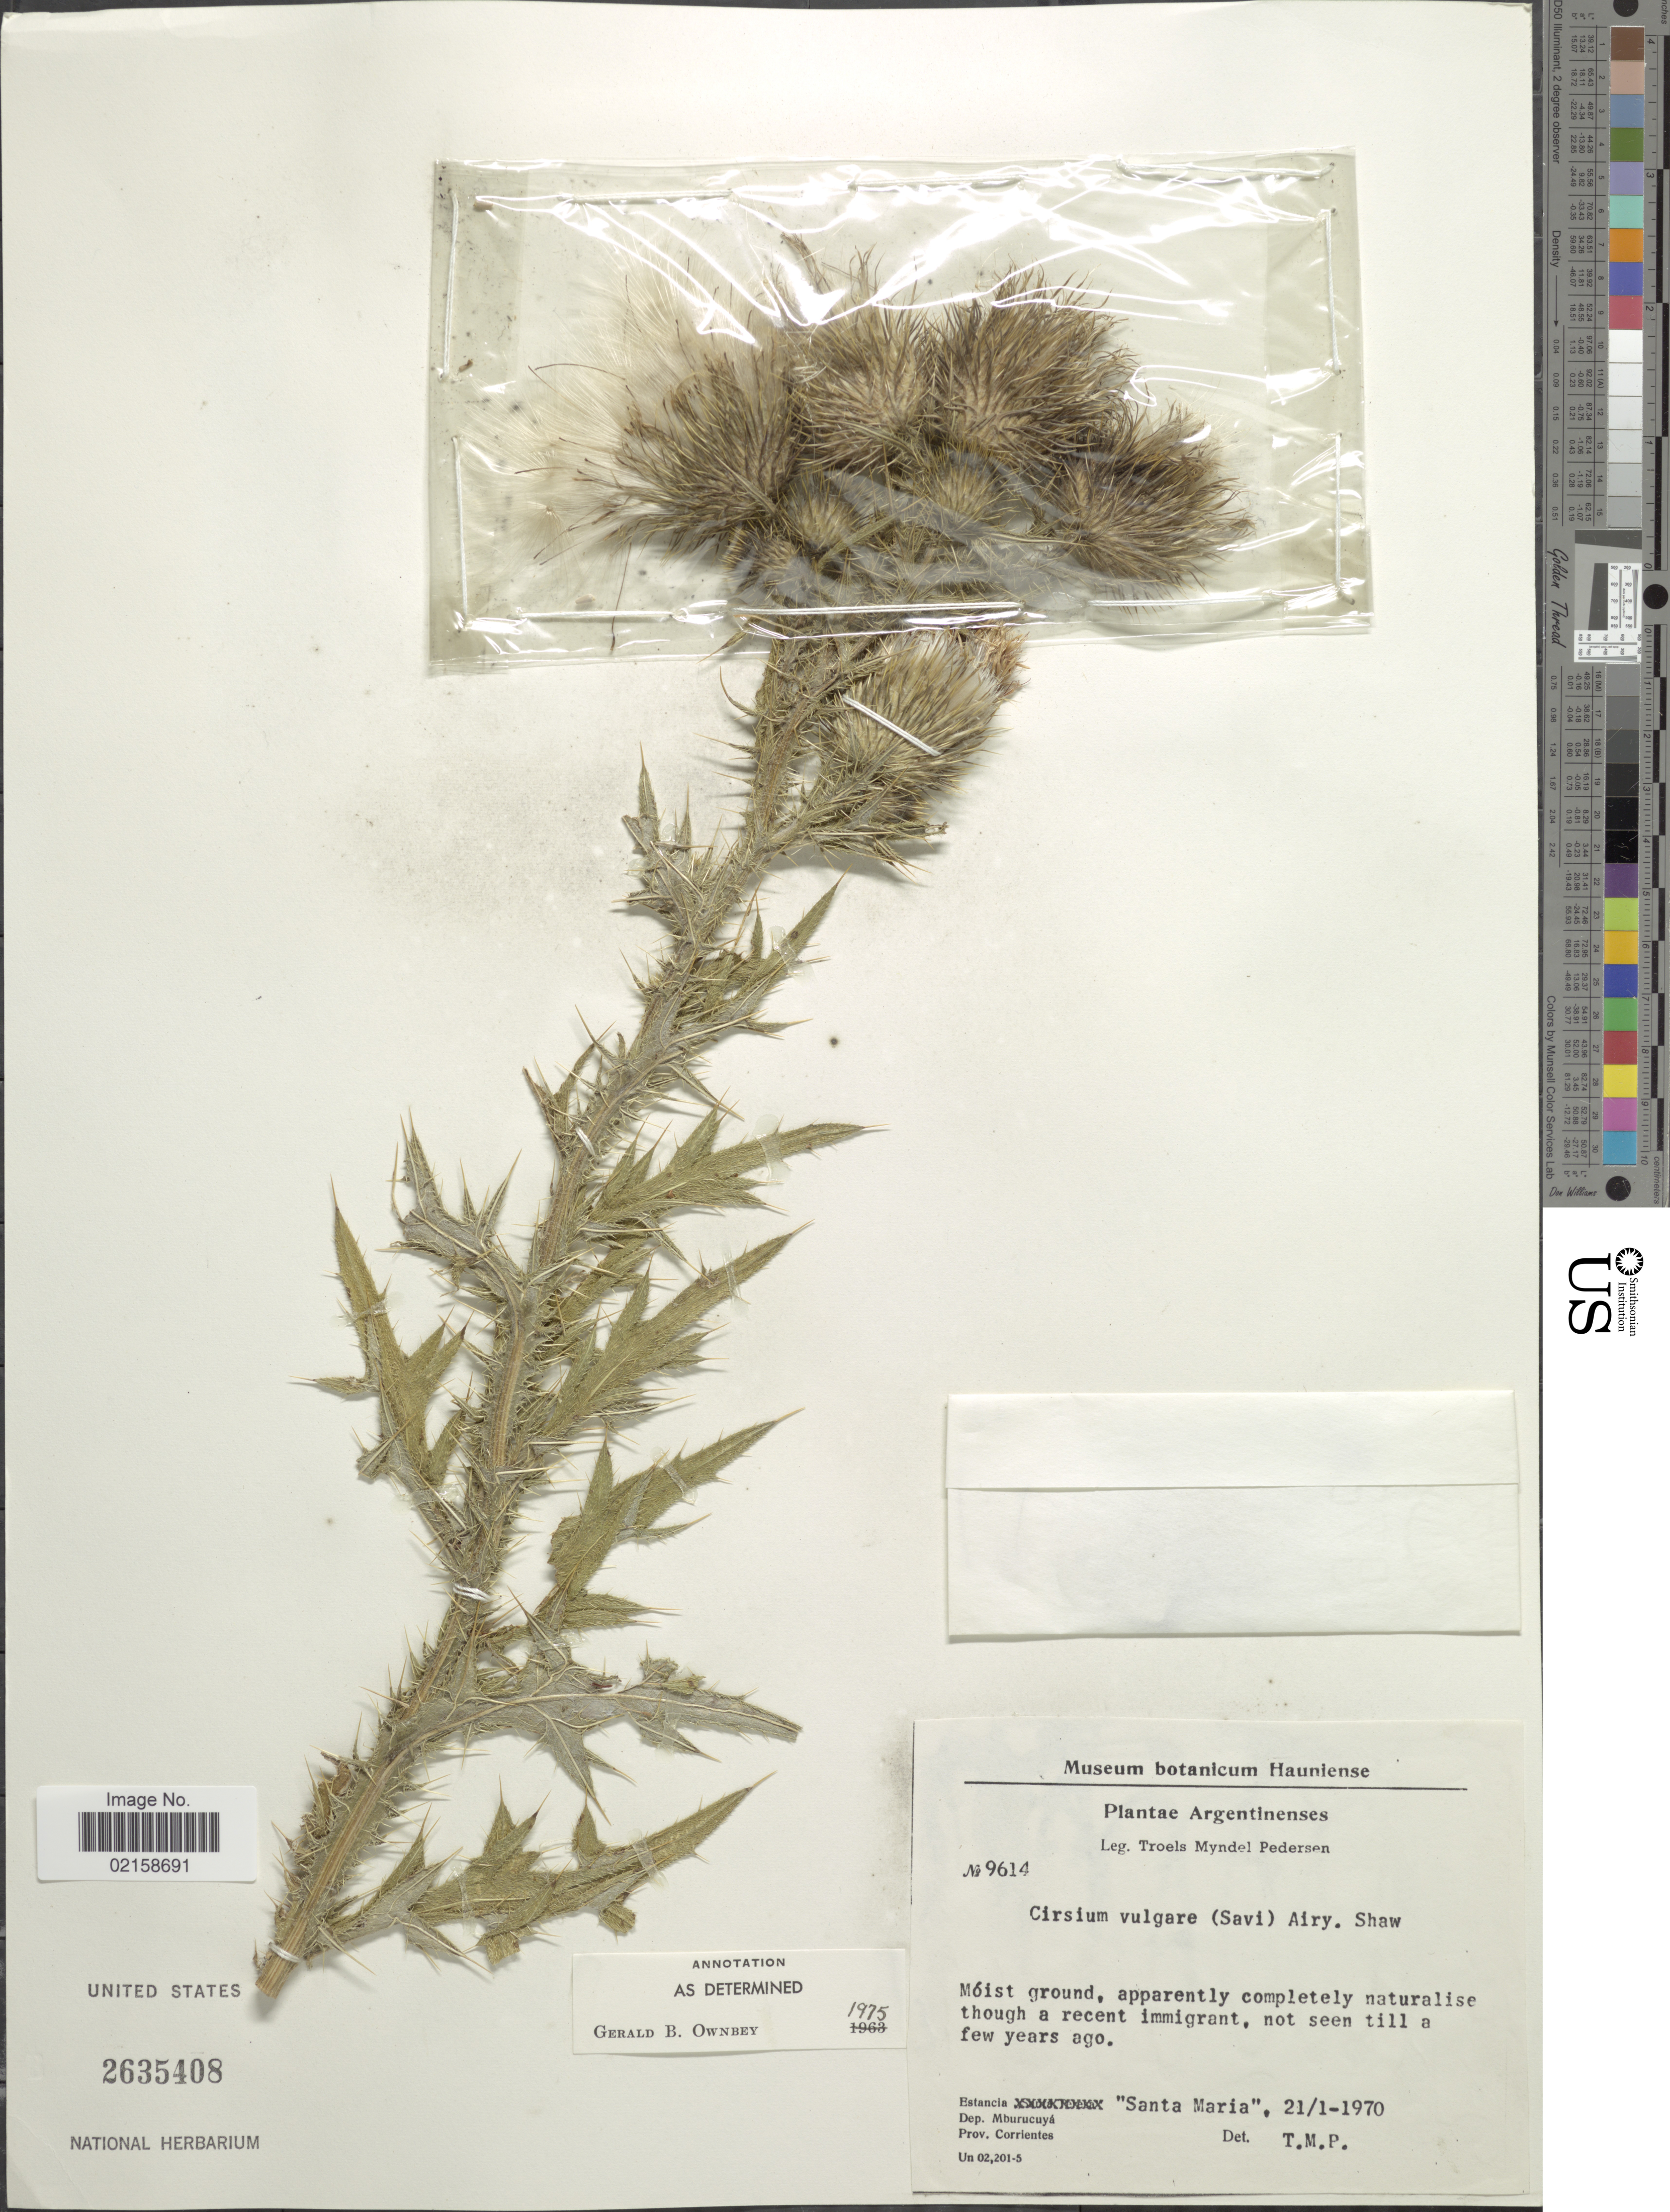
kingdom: Plantae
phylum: Tracheophyta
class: Magnoliopsida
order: Asterales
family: Asteraceae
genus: Cirsium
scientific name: Cirsium vulgare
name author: (Savi) Ten.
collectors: T. Pederson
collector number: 9614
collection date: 1970-01-21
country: Argentina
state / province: Corrientes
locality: Estancia "Santa Maria", Dep. Mburucuya.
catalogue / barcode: US 2635408